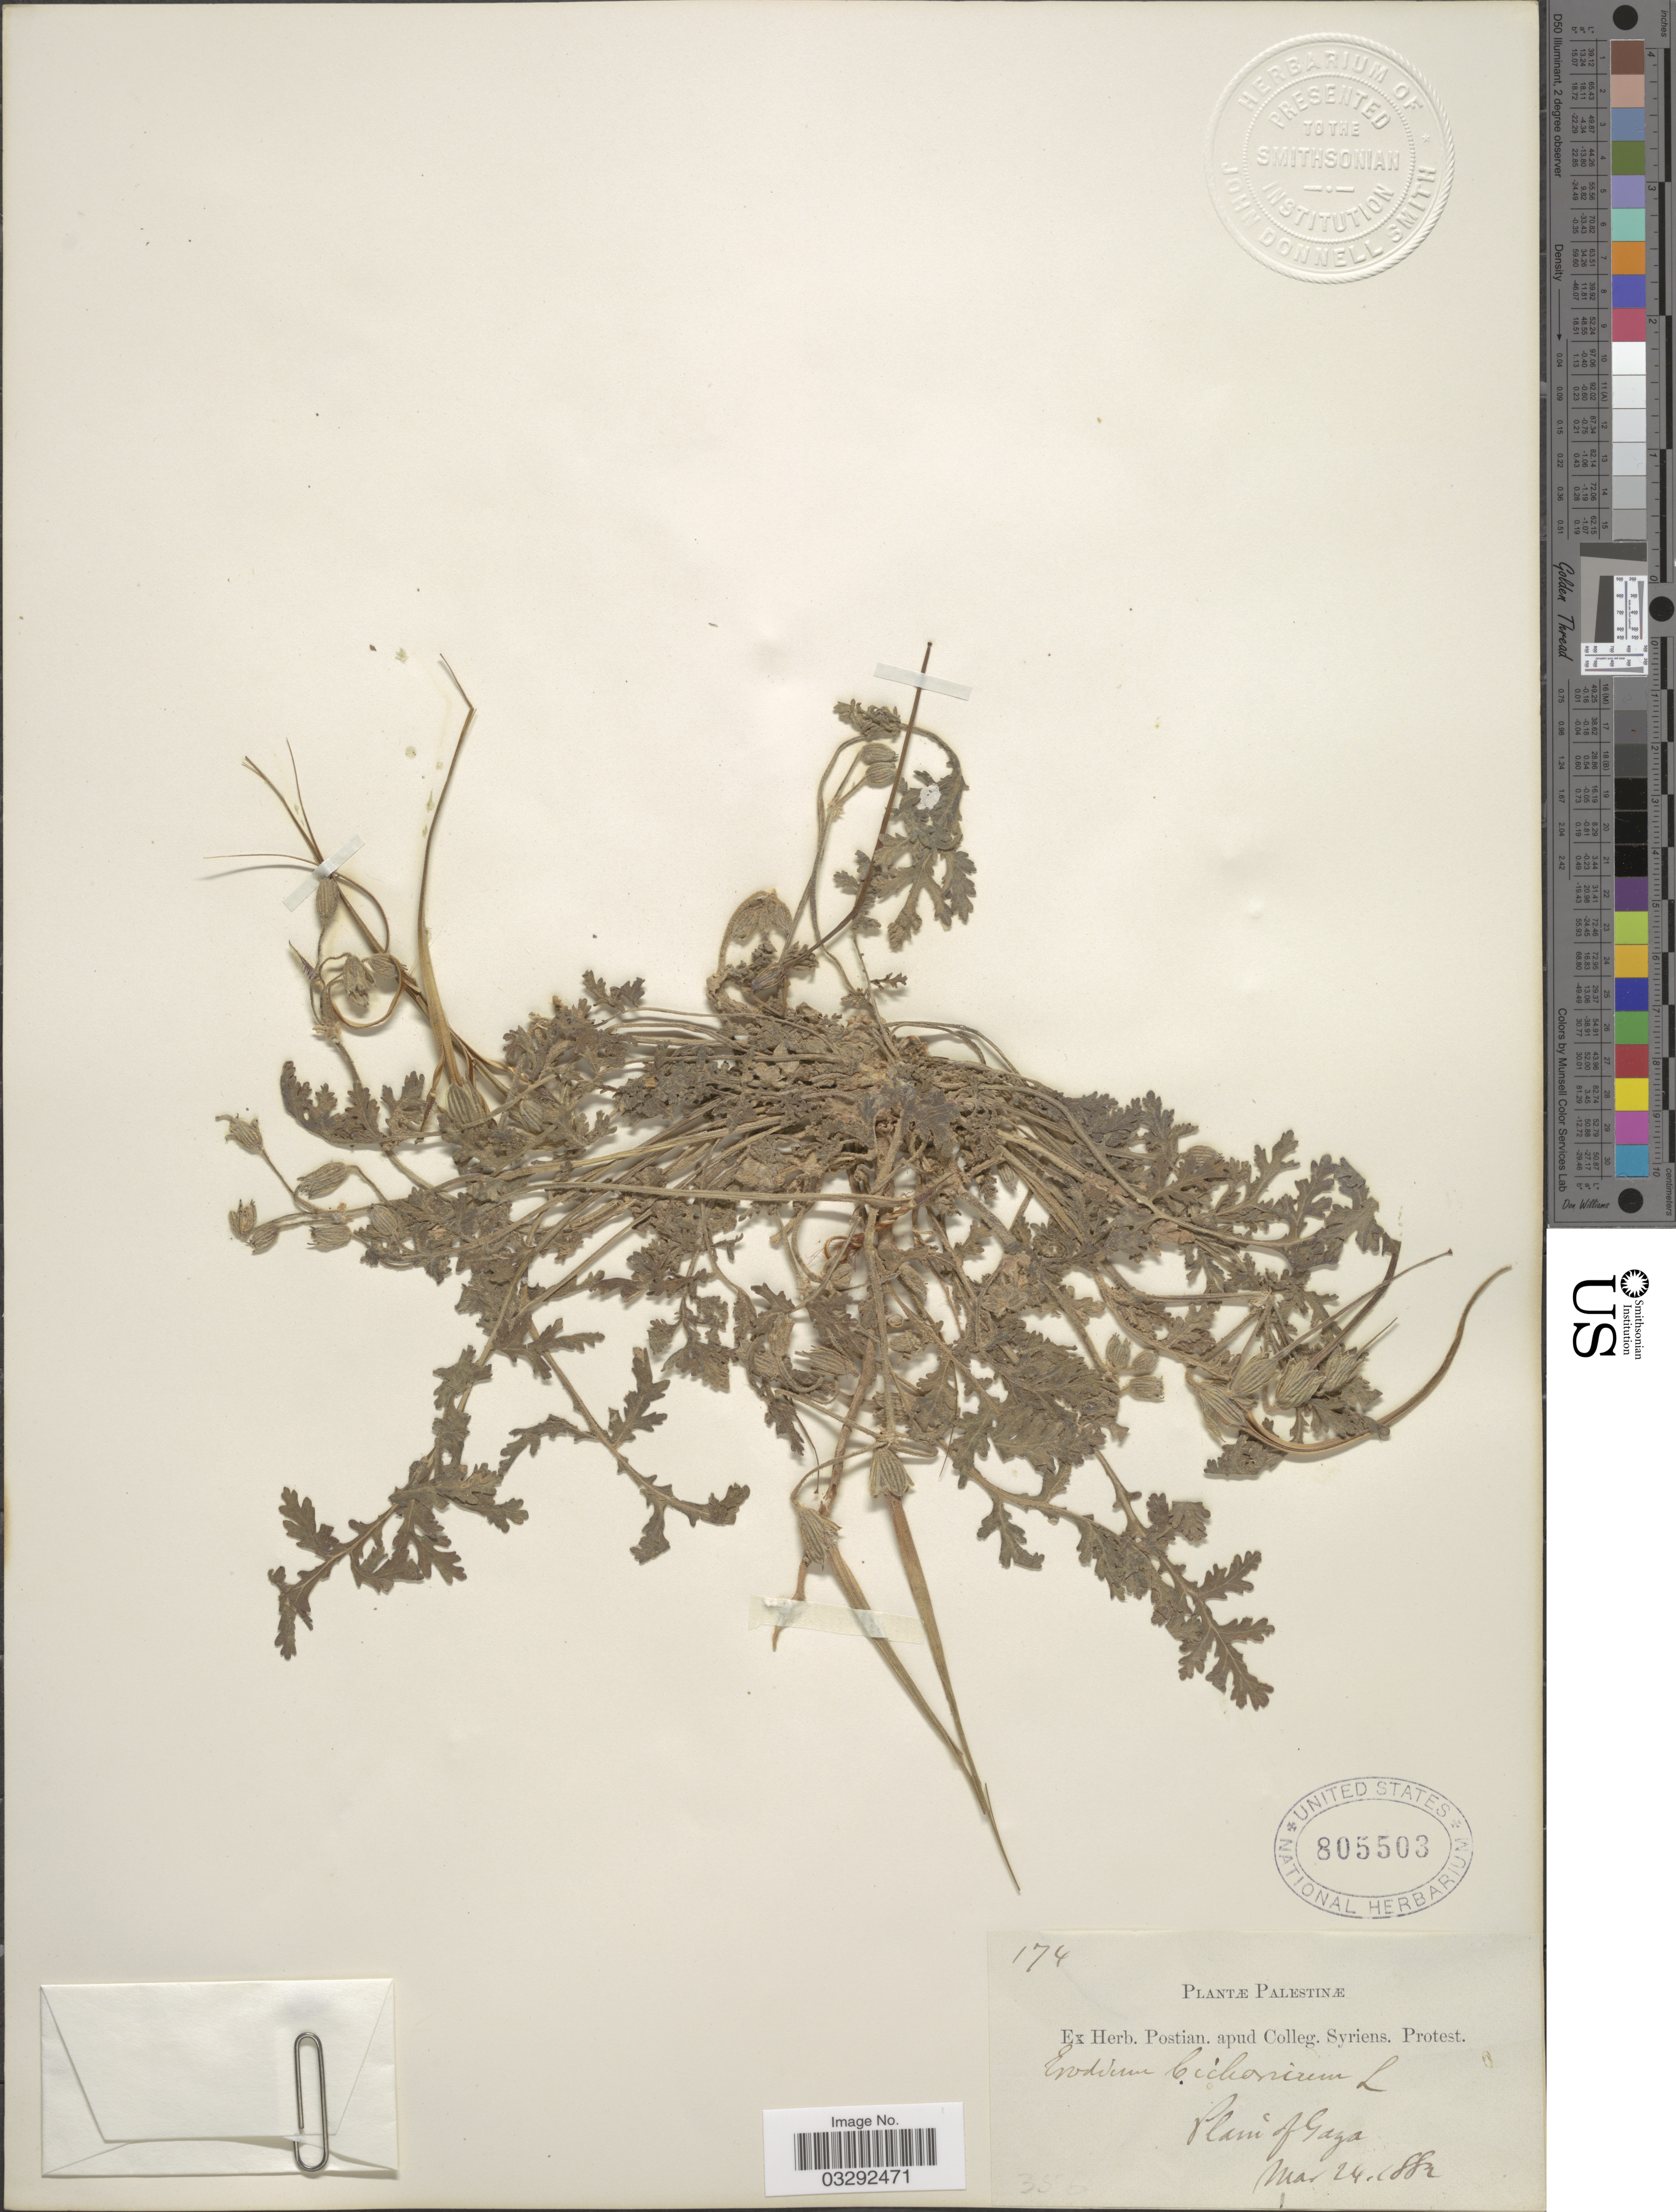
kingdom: Plantae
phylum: Tracheophyta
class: Magnoliopsida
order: Geraniales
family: Geraniaceae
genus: Erodium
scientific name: Erodium ciconium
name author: (L.) L'Hér.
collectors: ex herb. Postian. apud Colleg. Syriens. Protest. USE "Fannie P. A. Shepard" (10308853) AS PRIMARY COLLECTOR INSTEAD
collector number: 174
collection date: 1883-03-24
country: Israel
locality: Palestinæ. Plain of Gaza.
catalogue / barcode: US 805503